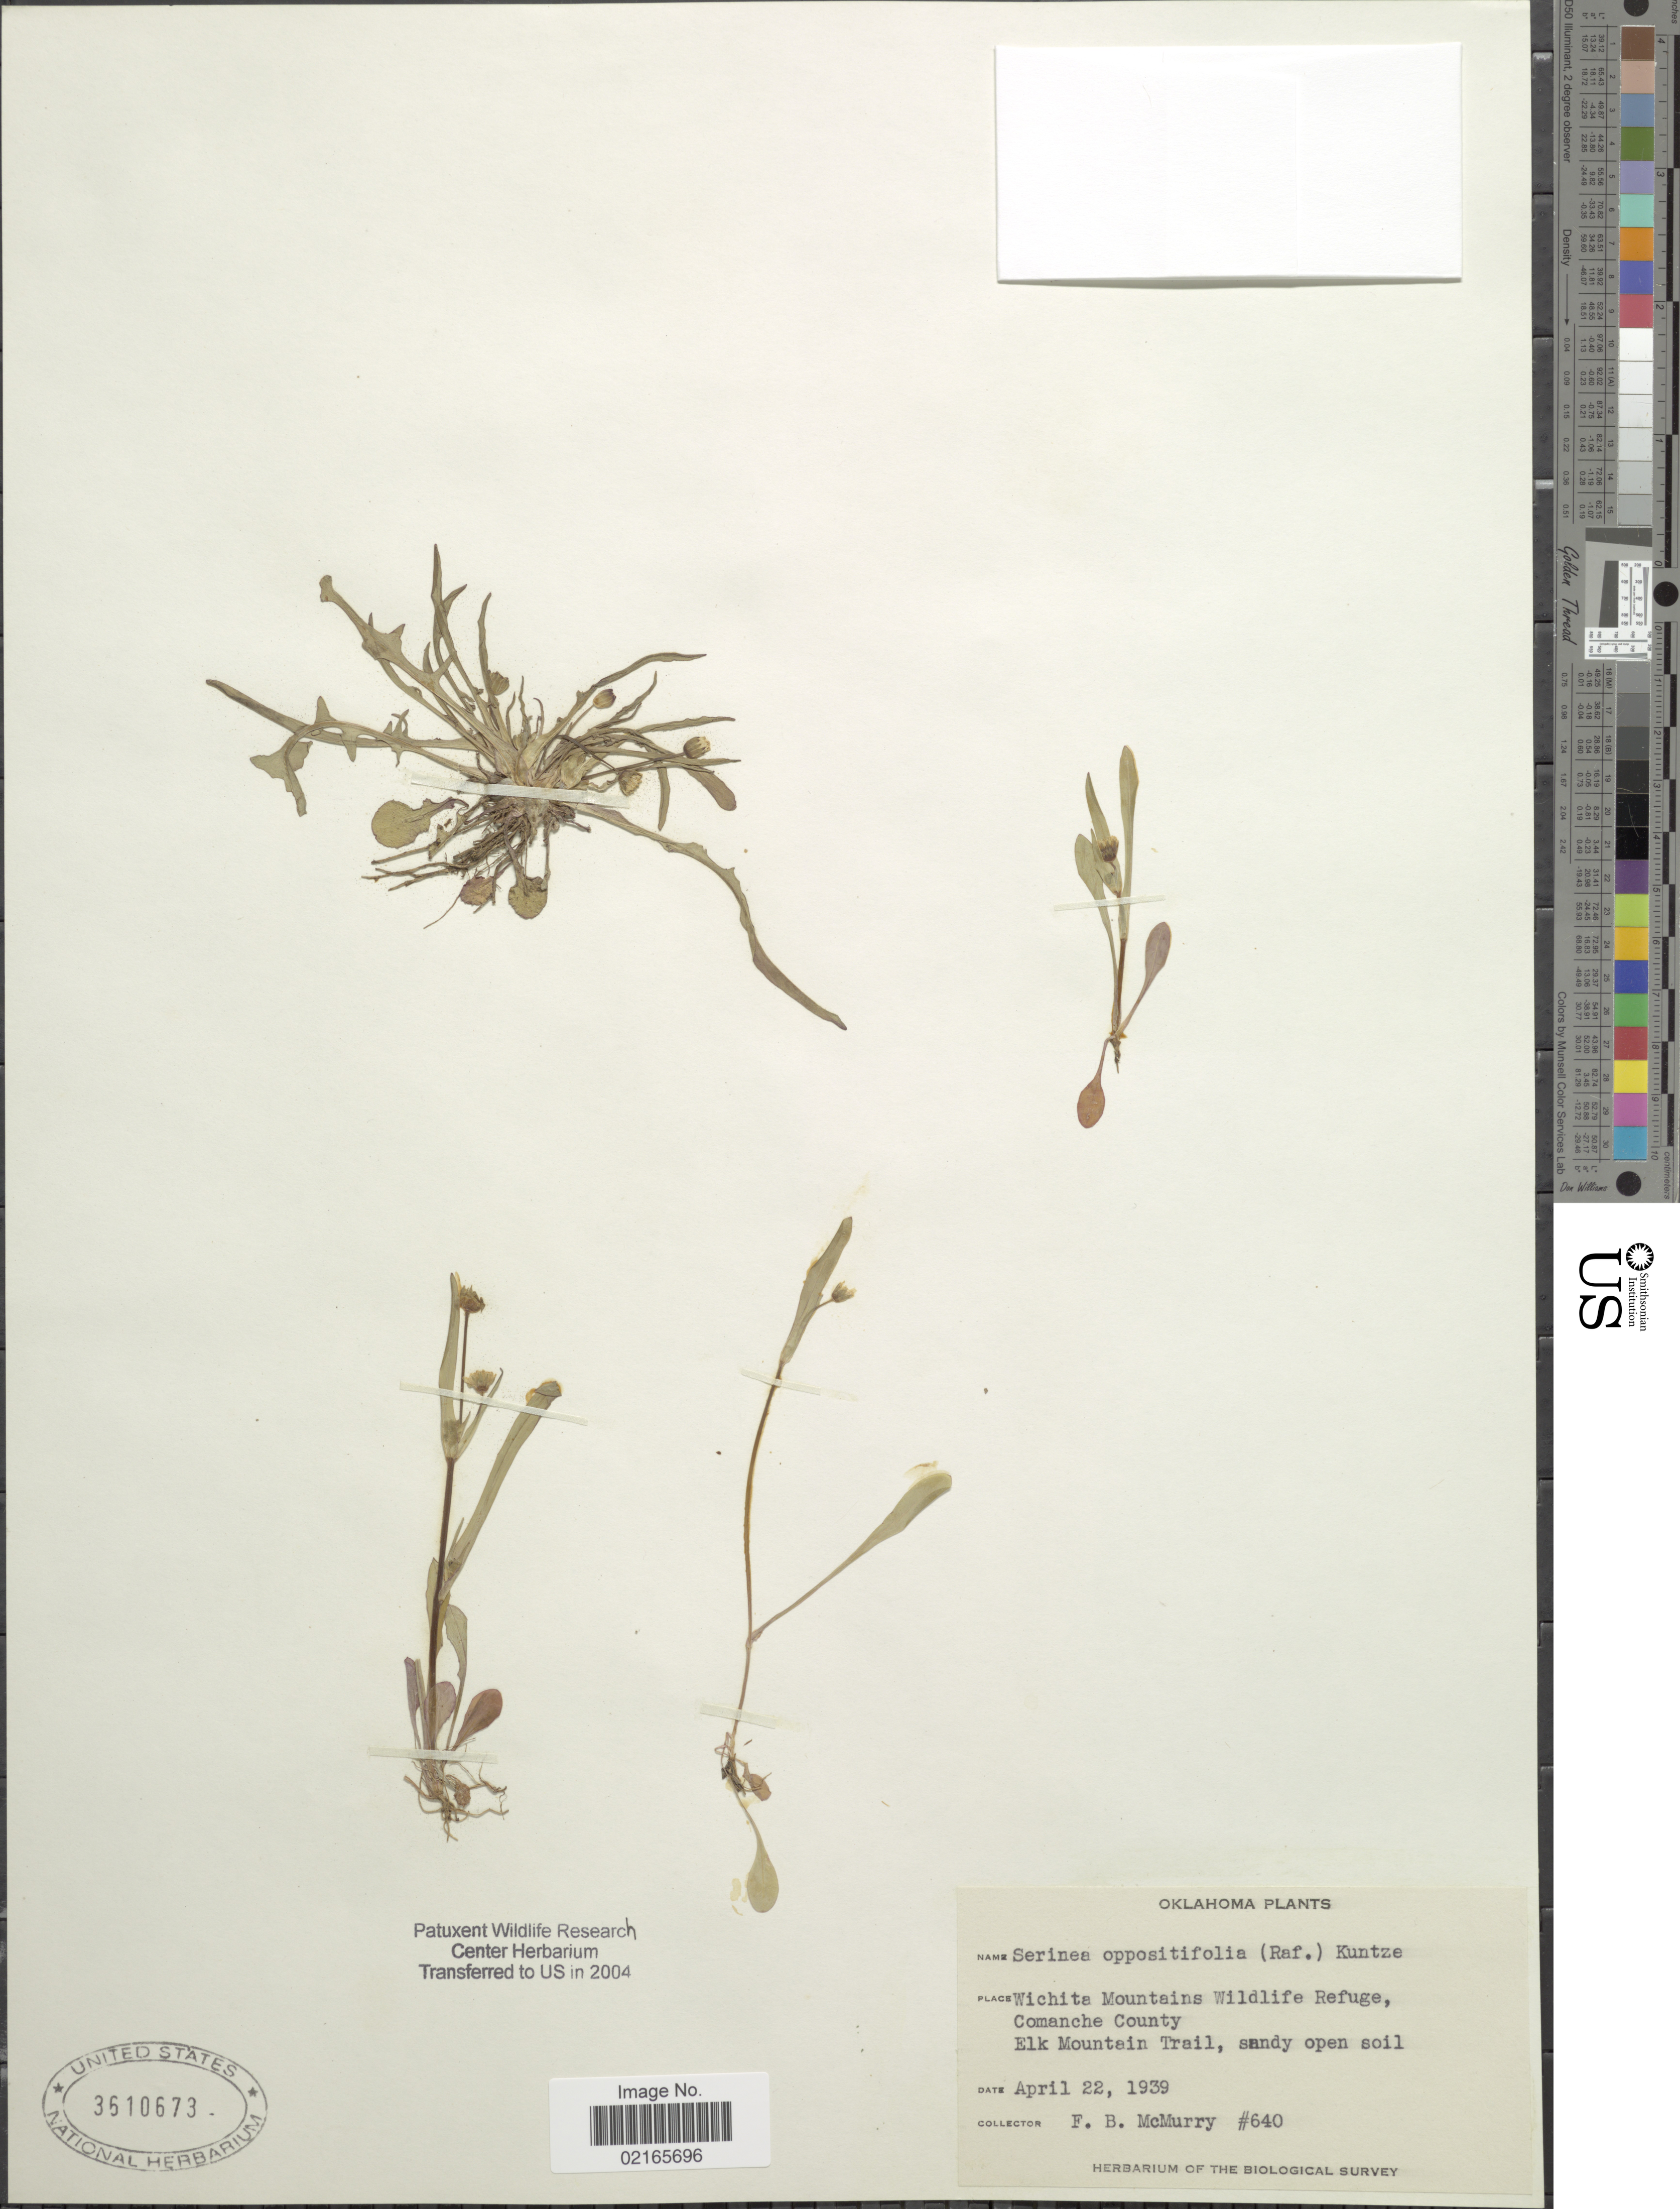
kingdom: Plantae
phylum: Tracheophyta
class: Magnoliopsida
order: Asterales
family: Asteraceae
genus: Krigia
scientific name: Krigia oppositifolia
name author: Raf.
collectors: F. B. McMurry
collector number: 640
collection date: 1939-04-22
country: United States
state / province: Oklahoma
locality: Wichita Mountains Wildlife Refuge, Comanche County, Elk Mountain Trail, sandy open soil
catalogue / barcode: US 3610673